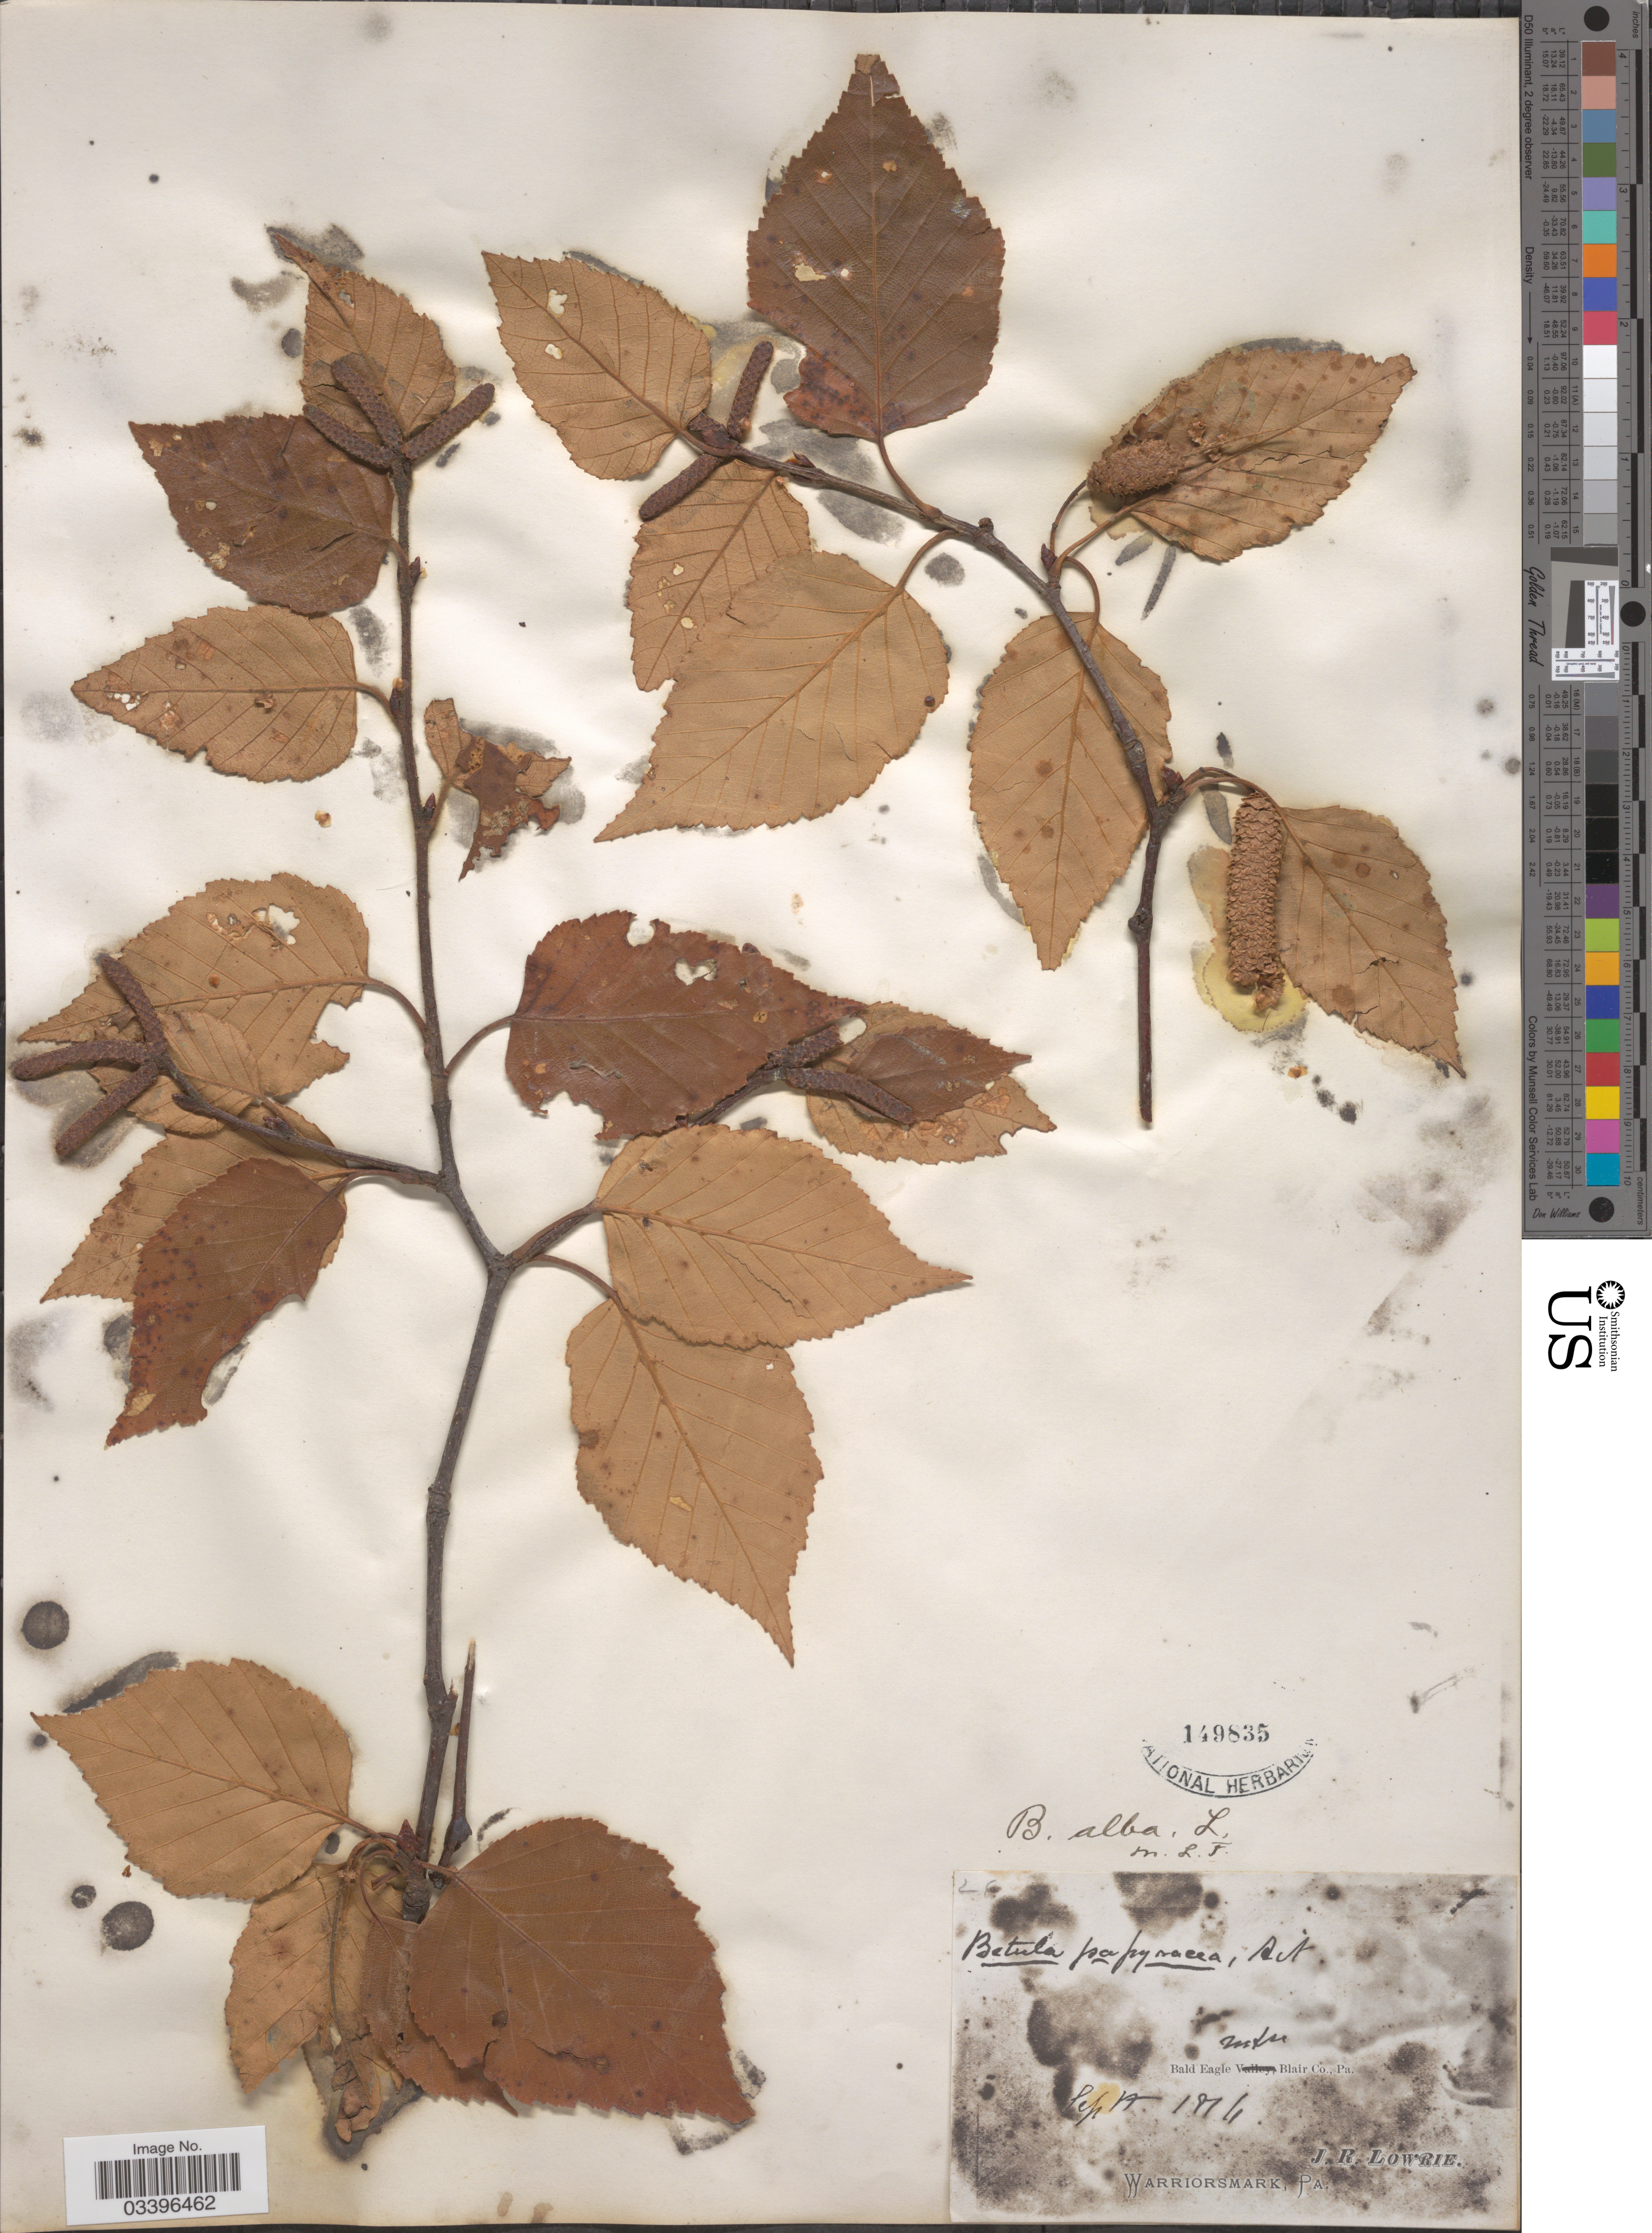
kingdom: Plantae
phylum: Tracheophyta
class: Magnoliopsida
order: Fagales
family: Betulaceae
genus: Betula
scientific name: Betula papyrifera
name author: Marshall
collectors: J. Lowrie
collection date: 1816-09-17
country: United States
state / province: Pennsylvania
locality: Bald Eagle Mts. Blair Co.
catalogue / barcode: US 149835